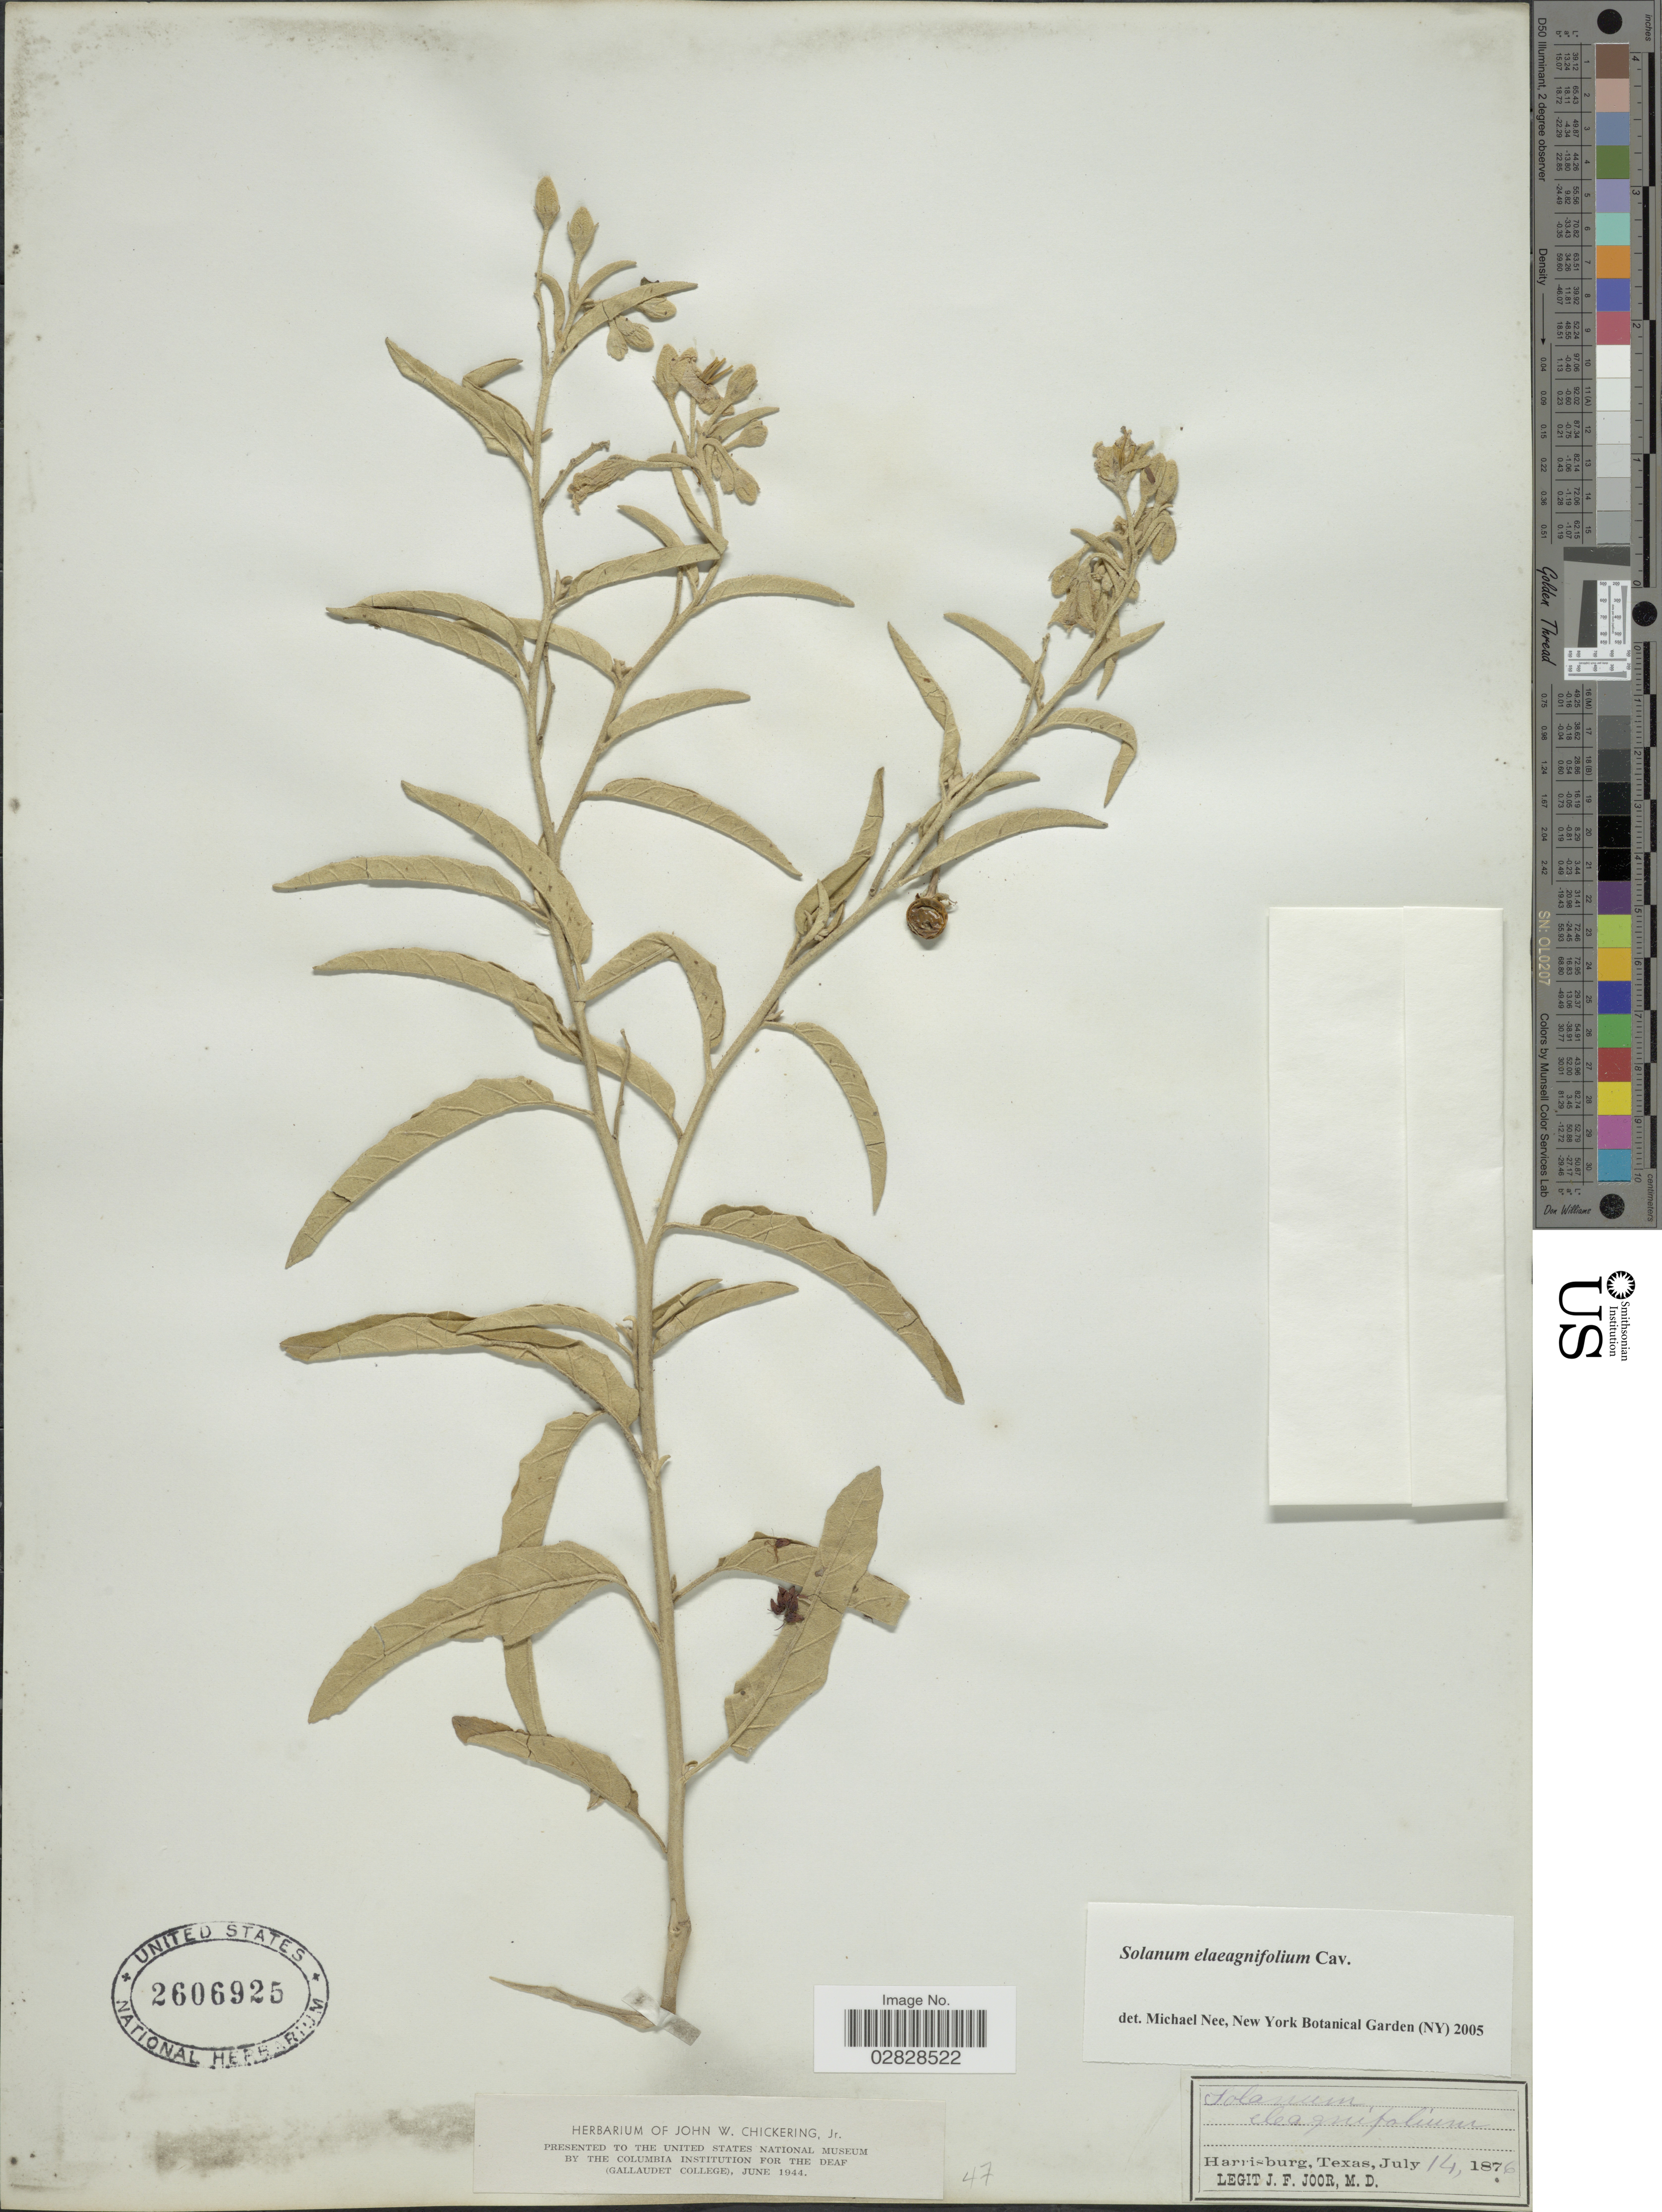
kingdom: Plantae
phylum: Tracheophyta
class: Magnoliopsida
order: Solanales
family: Solanaceae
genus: Solanum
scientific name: Solanum elaeagnifolium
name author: Cav.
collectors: J. F. Joor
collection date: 1876-07-14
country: United States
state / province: Texas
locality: Harrisburg.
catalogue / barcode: US 2606925